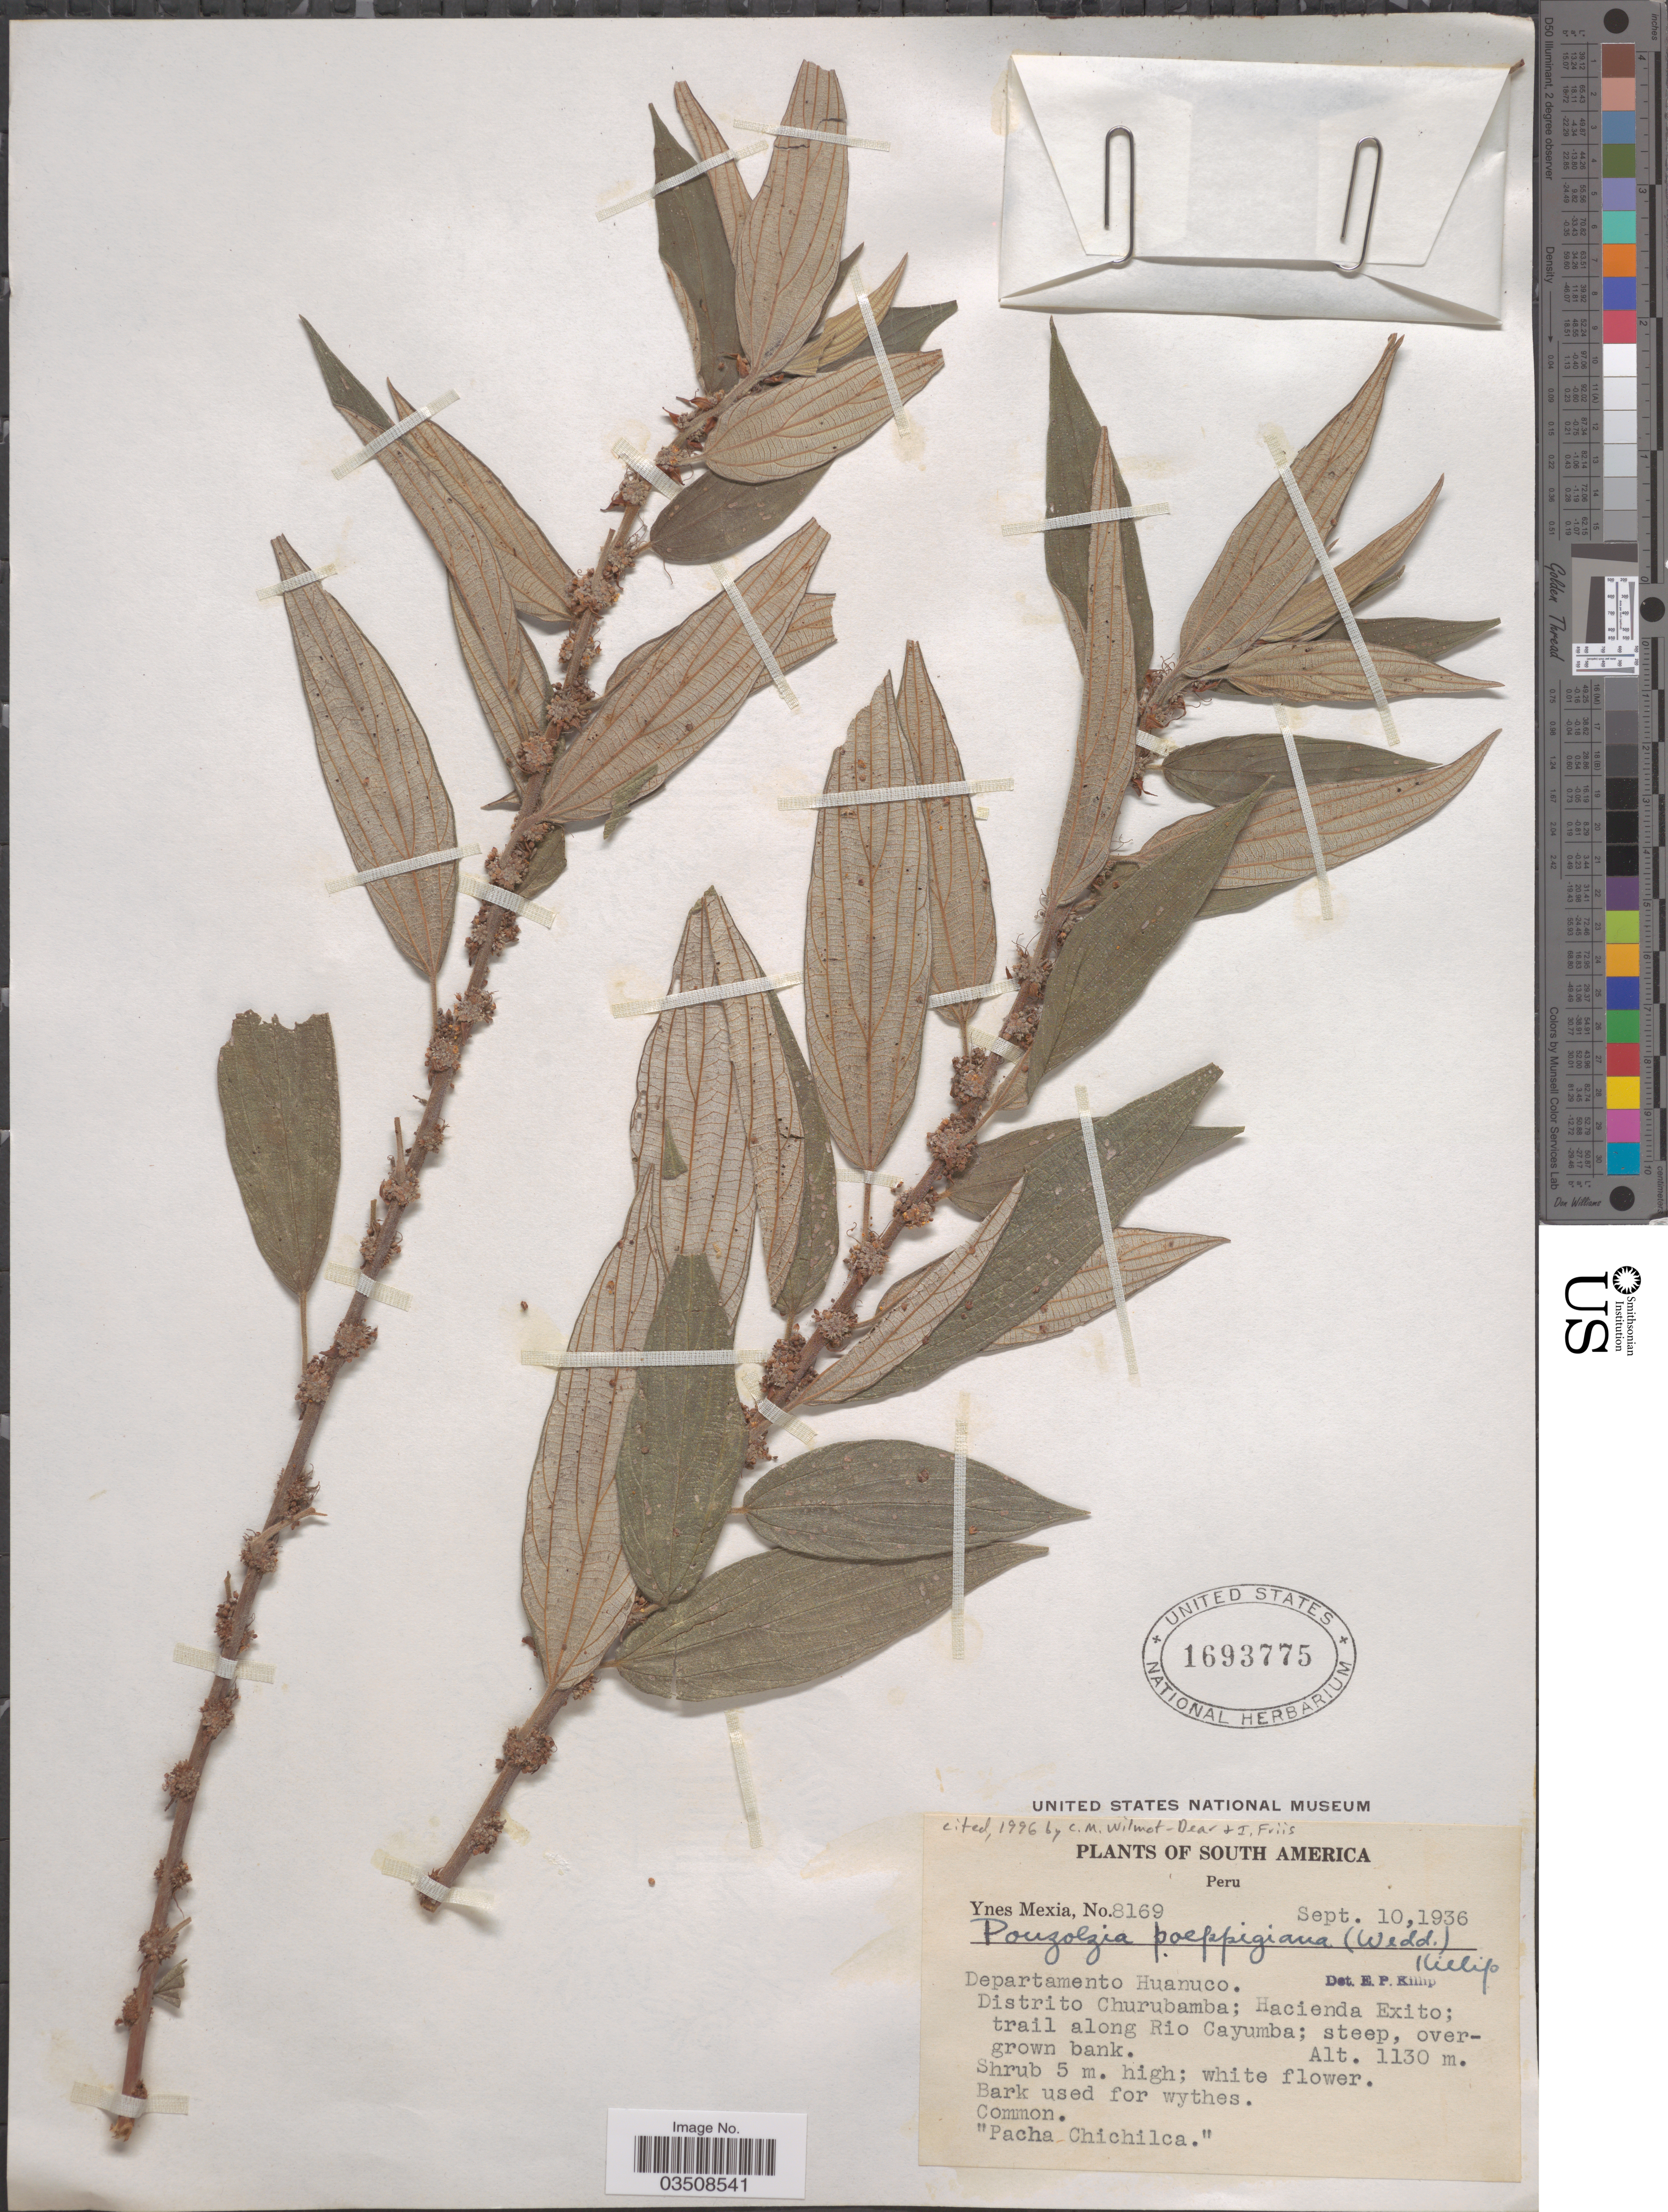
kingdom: Plantae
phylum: Tracheophyta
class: Magnoliopsida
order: Rosales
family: Urticaceae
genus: Pouzolzia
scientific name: Pouzolzia poeppigiana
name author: (Wedd.) Killip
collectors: Y. Mexia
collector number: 8169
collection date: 1936-09-10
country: Peru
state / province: Huánuco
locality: Departamento Huanuco. Distrito Churubamba; Hacienda Exito; trail along Rio Cayumba.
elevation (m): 1130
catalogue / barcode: US 1693775